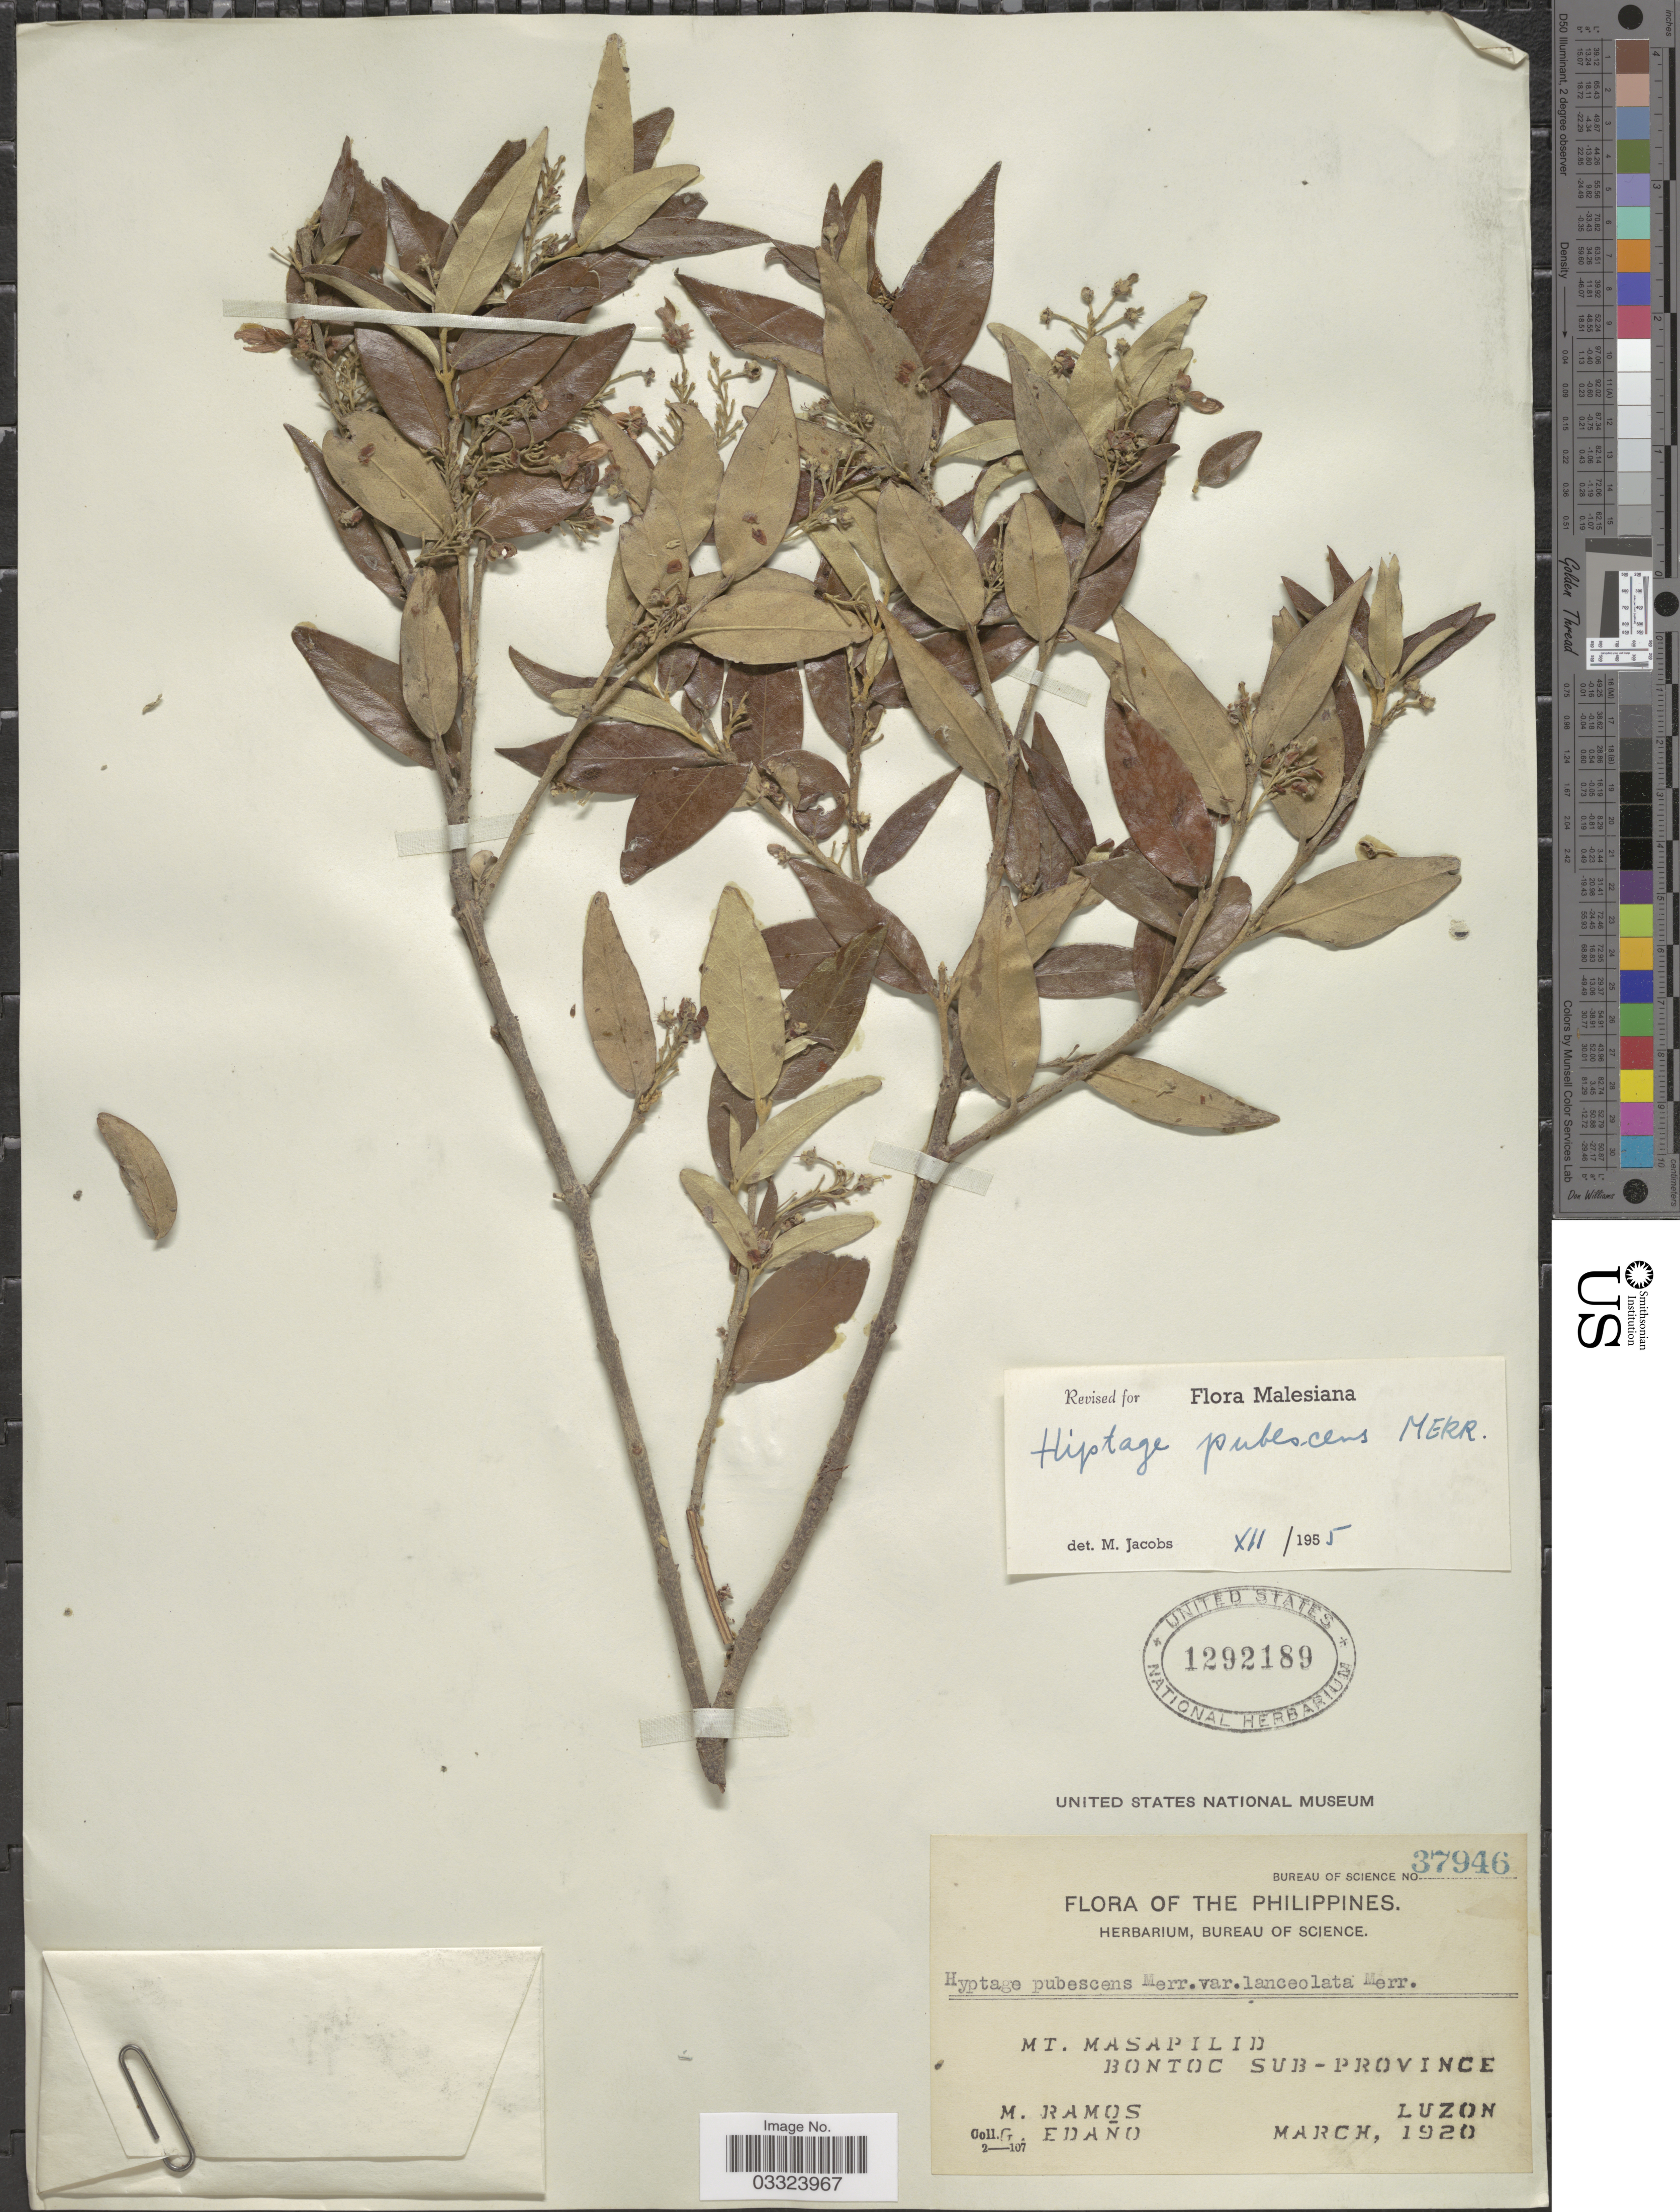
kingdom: Plantae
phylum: Tracheophyta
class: Magnoliopsida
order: Malpighiales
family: Malpighiaceae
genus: Hiptage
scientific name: Hiptage pubescens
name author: Merr.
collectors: M. Ramos & G. Edaño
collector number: Bureau of Science 37946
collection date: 1920-03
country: Philippines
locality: Mt. Masapilid, Bontoc Sub-Province, Luzon.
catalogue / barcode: US 1292189